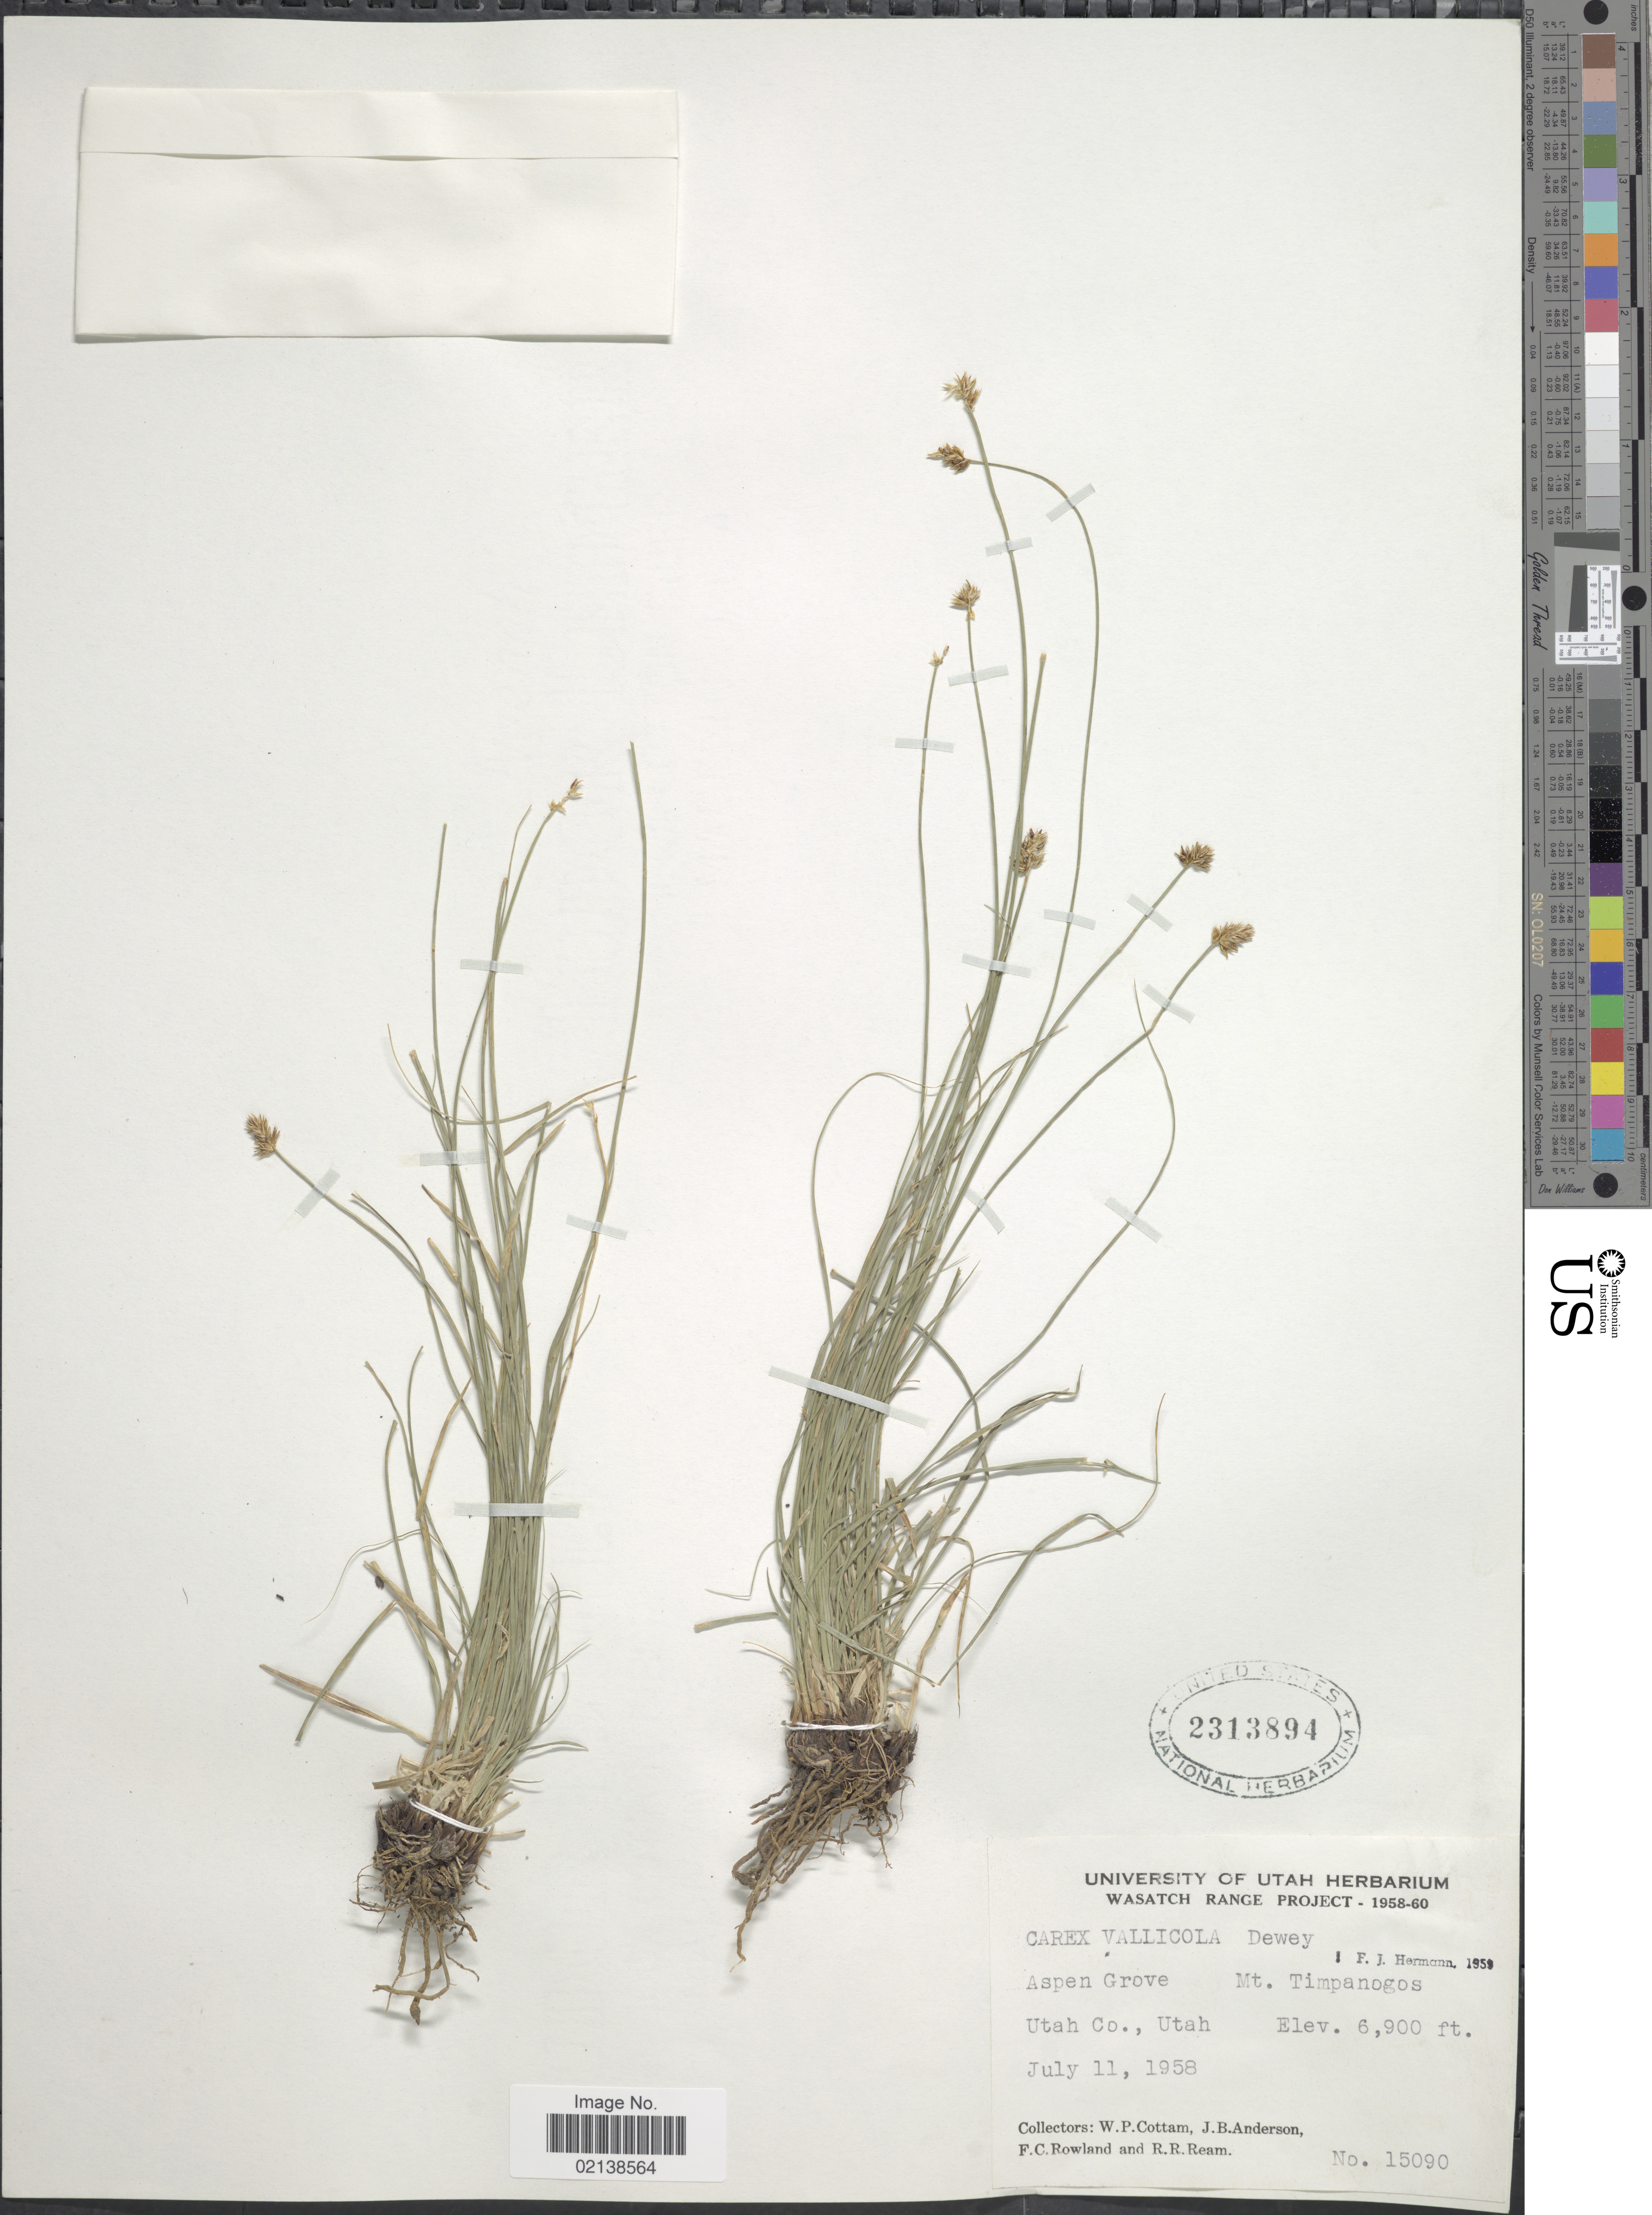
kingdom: Plantae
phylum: Tracheophyta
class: Liliopsida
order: Poales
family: Cyperaceae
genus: Carex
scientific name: Carex vallicola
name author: Dewey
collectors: W. Cottam, J. B. Anderson, F. Rowland & R. Ream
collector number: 15090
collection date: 1958-07-11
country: United States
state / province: Utah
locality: Aspen Grove, Mt. Timpanogos, Utah Co., Utah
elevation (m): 2103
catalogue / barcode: US 2313894